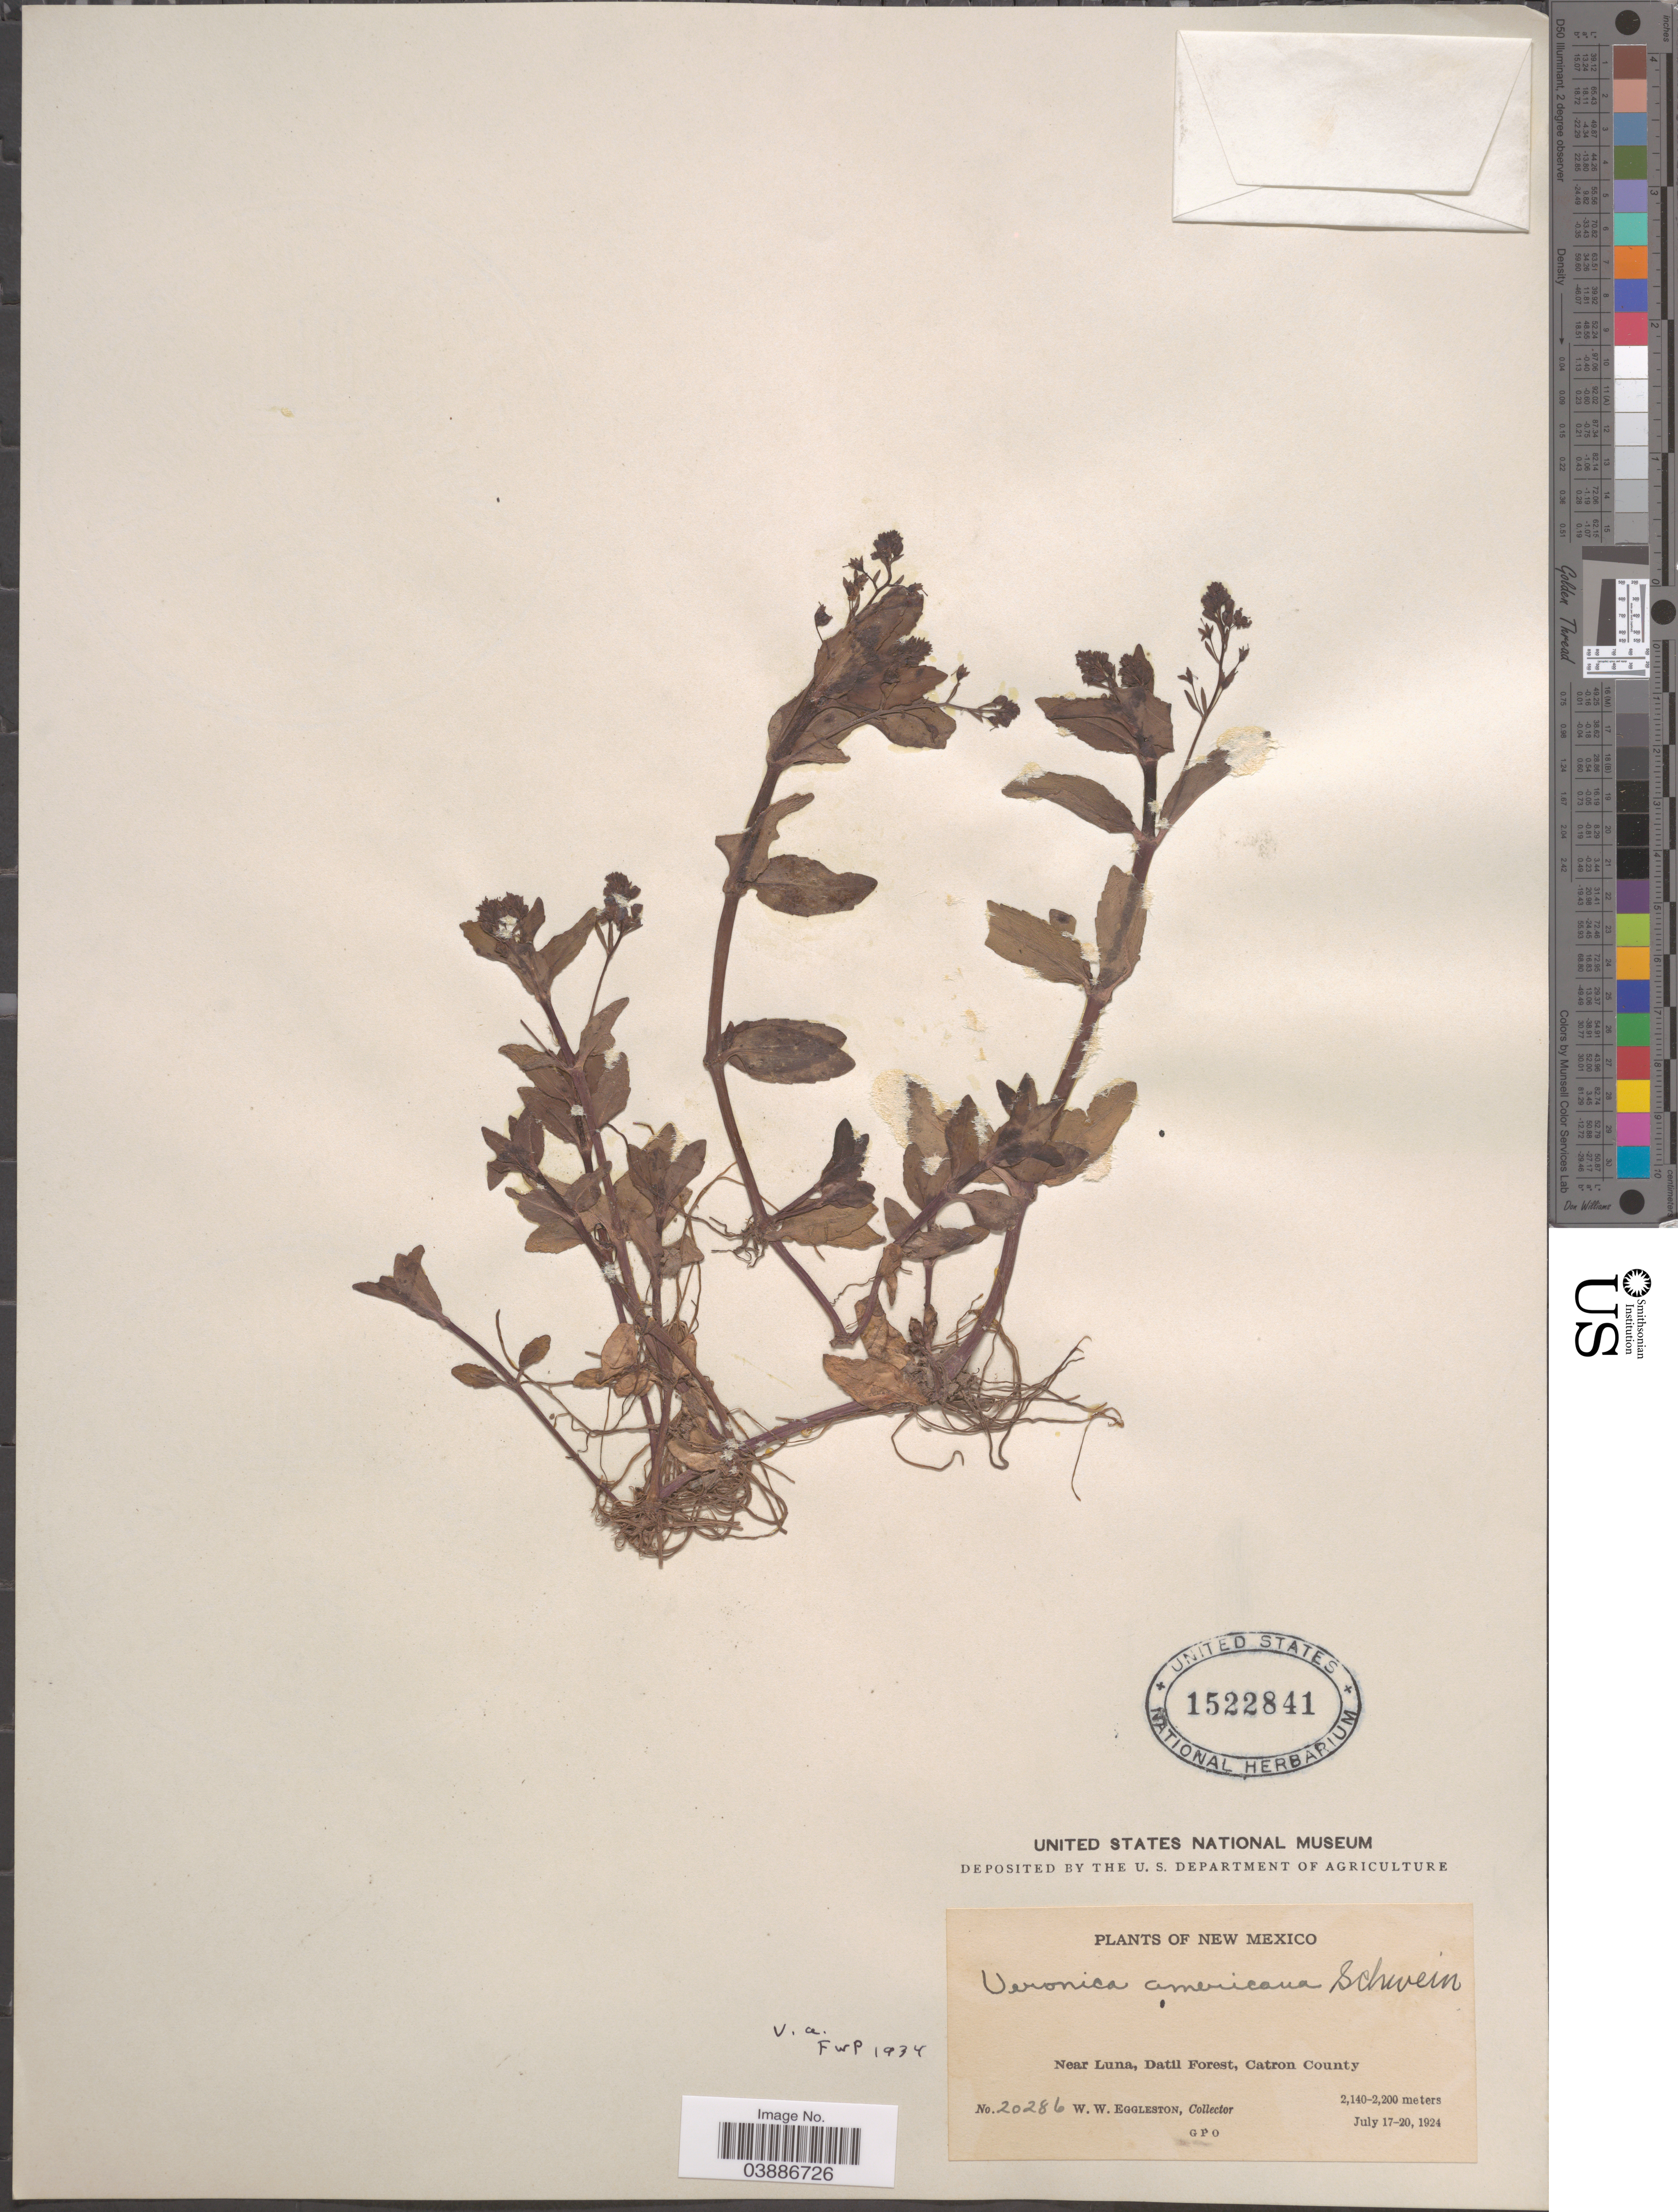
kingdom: Plantae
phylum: Tracheophyta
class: Magnoliopsida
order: Lamiales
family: Plantaginaceae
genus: Veronica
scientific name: Veronica americana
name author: Schwein. ex Benth.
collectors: W. W. Eggleston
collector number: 20286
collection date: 1924-07-17/1924-07-20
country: United States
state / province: New Mexico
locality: Near Luna, Datil Forest, Catron County.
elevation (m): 2140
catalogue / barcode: US 1522841